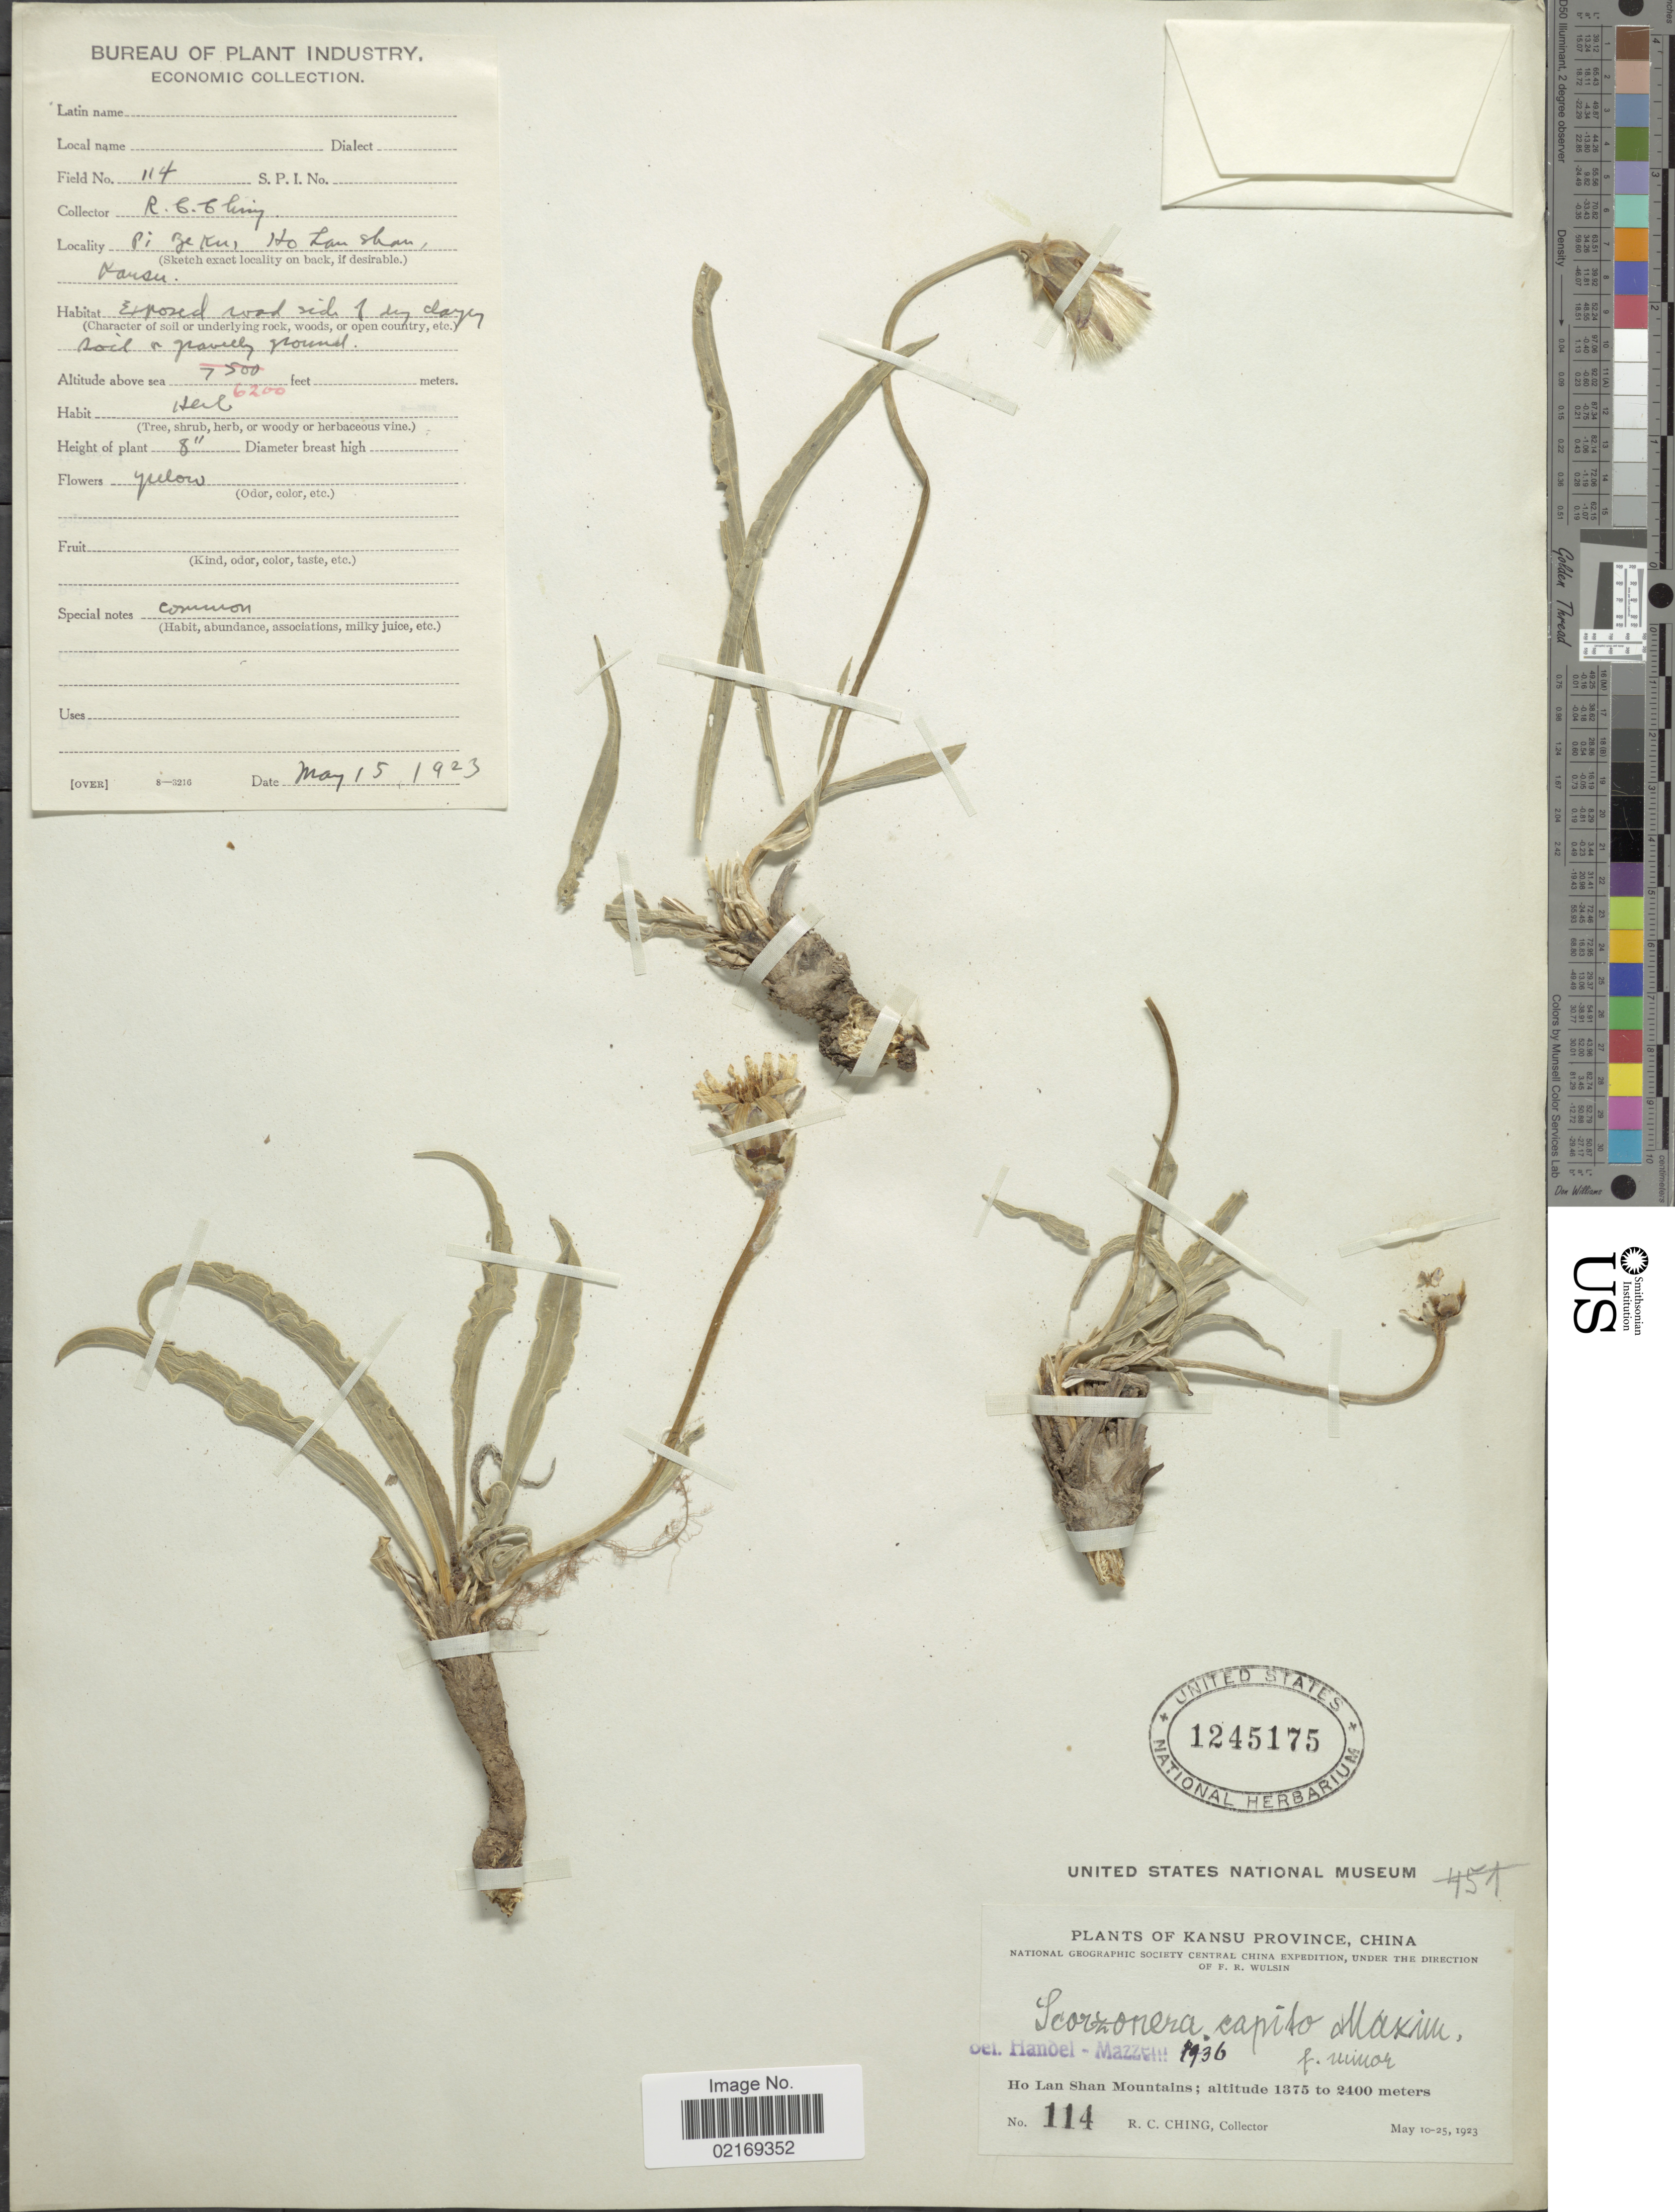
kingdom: Plantae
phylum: Tracheophyta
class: Magnoliopsida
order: Asterales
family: Asteraceae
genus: Scorzonera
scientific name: Scorzonera capito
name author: Maxim.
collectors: R. C. Ching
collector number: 114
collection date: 1923-05-10/1923-05-25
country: China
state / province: Gansu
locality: Kansu, Ho Lan Shan Mountains.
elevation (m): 1375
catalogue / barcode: US 1245175